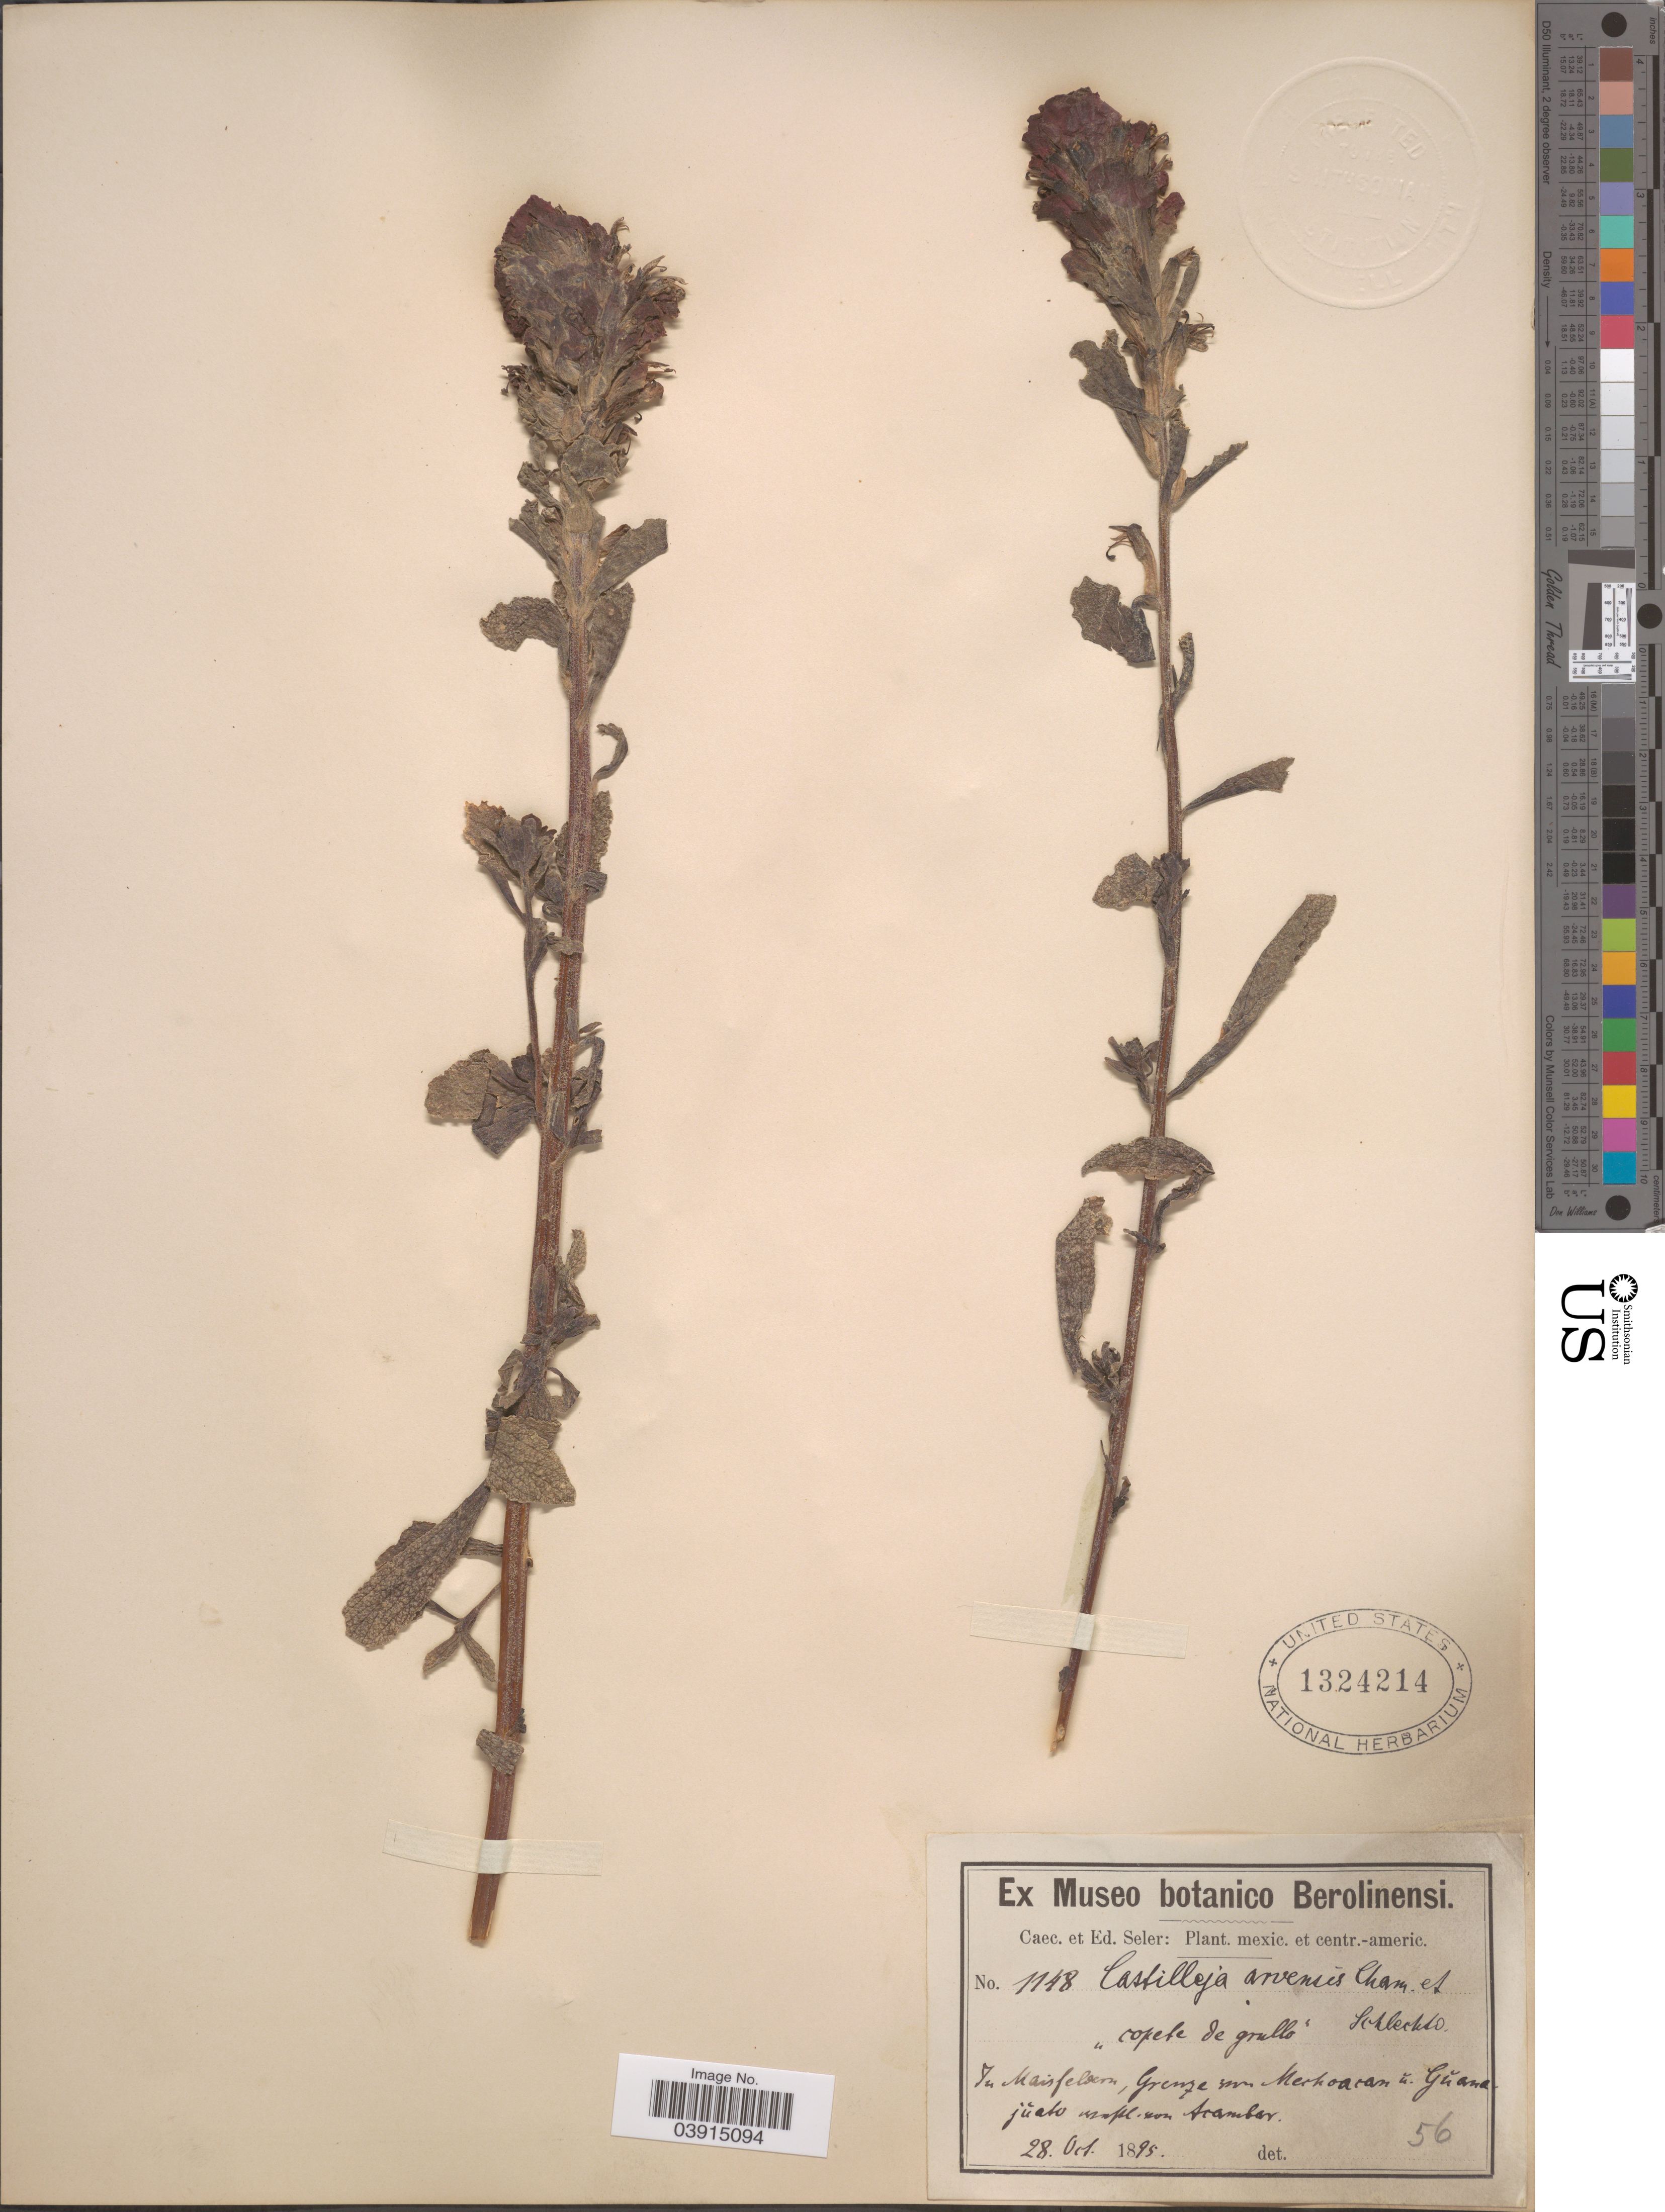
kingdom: Plantae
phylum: Tracheophyta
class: Magnoliopsida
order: Lamiales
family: Orobanchaceae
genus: Castilleja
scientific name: Castilleja arvensis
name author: Schltdl. & Cham.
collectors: ex Caec. et Ed Seler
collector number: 1148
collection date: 1895-10-28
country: Mexico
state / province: Michoacán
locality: In Maisfeldern, Grenze zun Michoacan â Guanajuato prope son Acambar.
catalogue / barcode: US 1324214